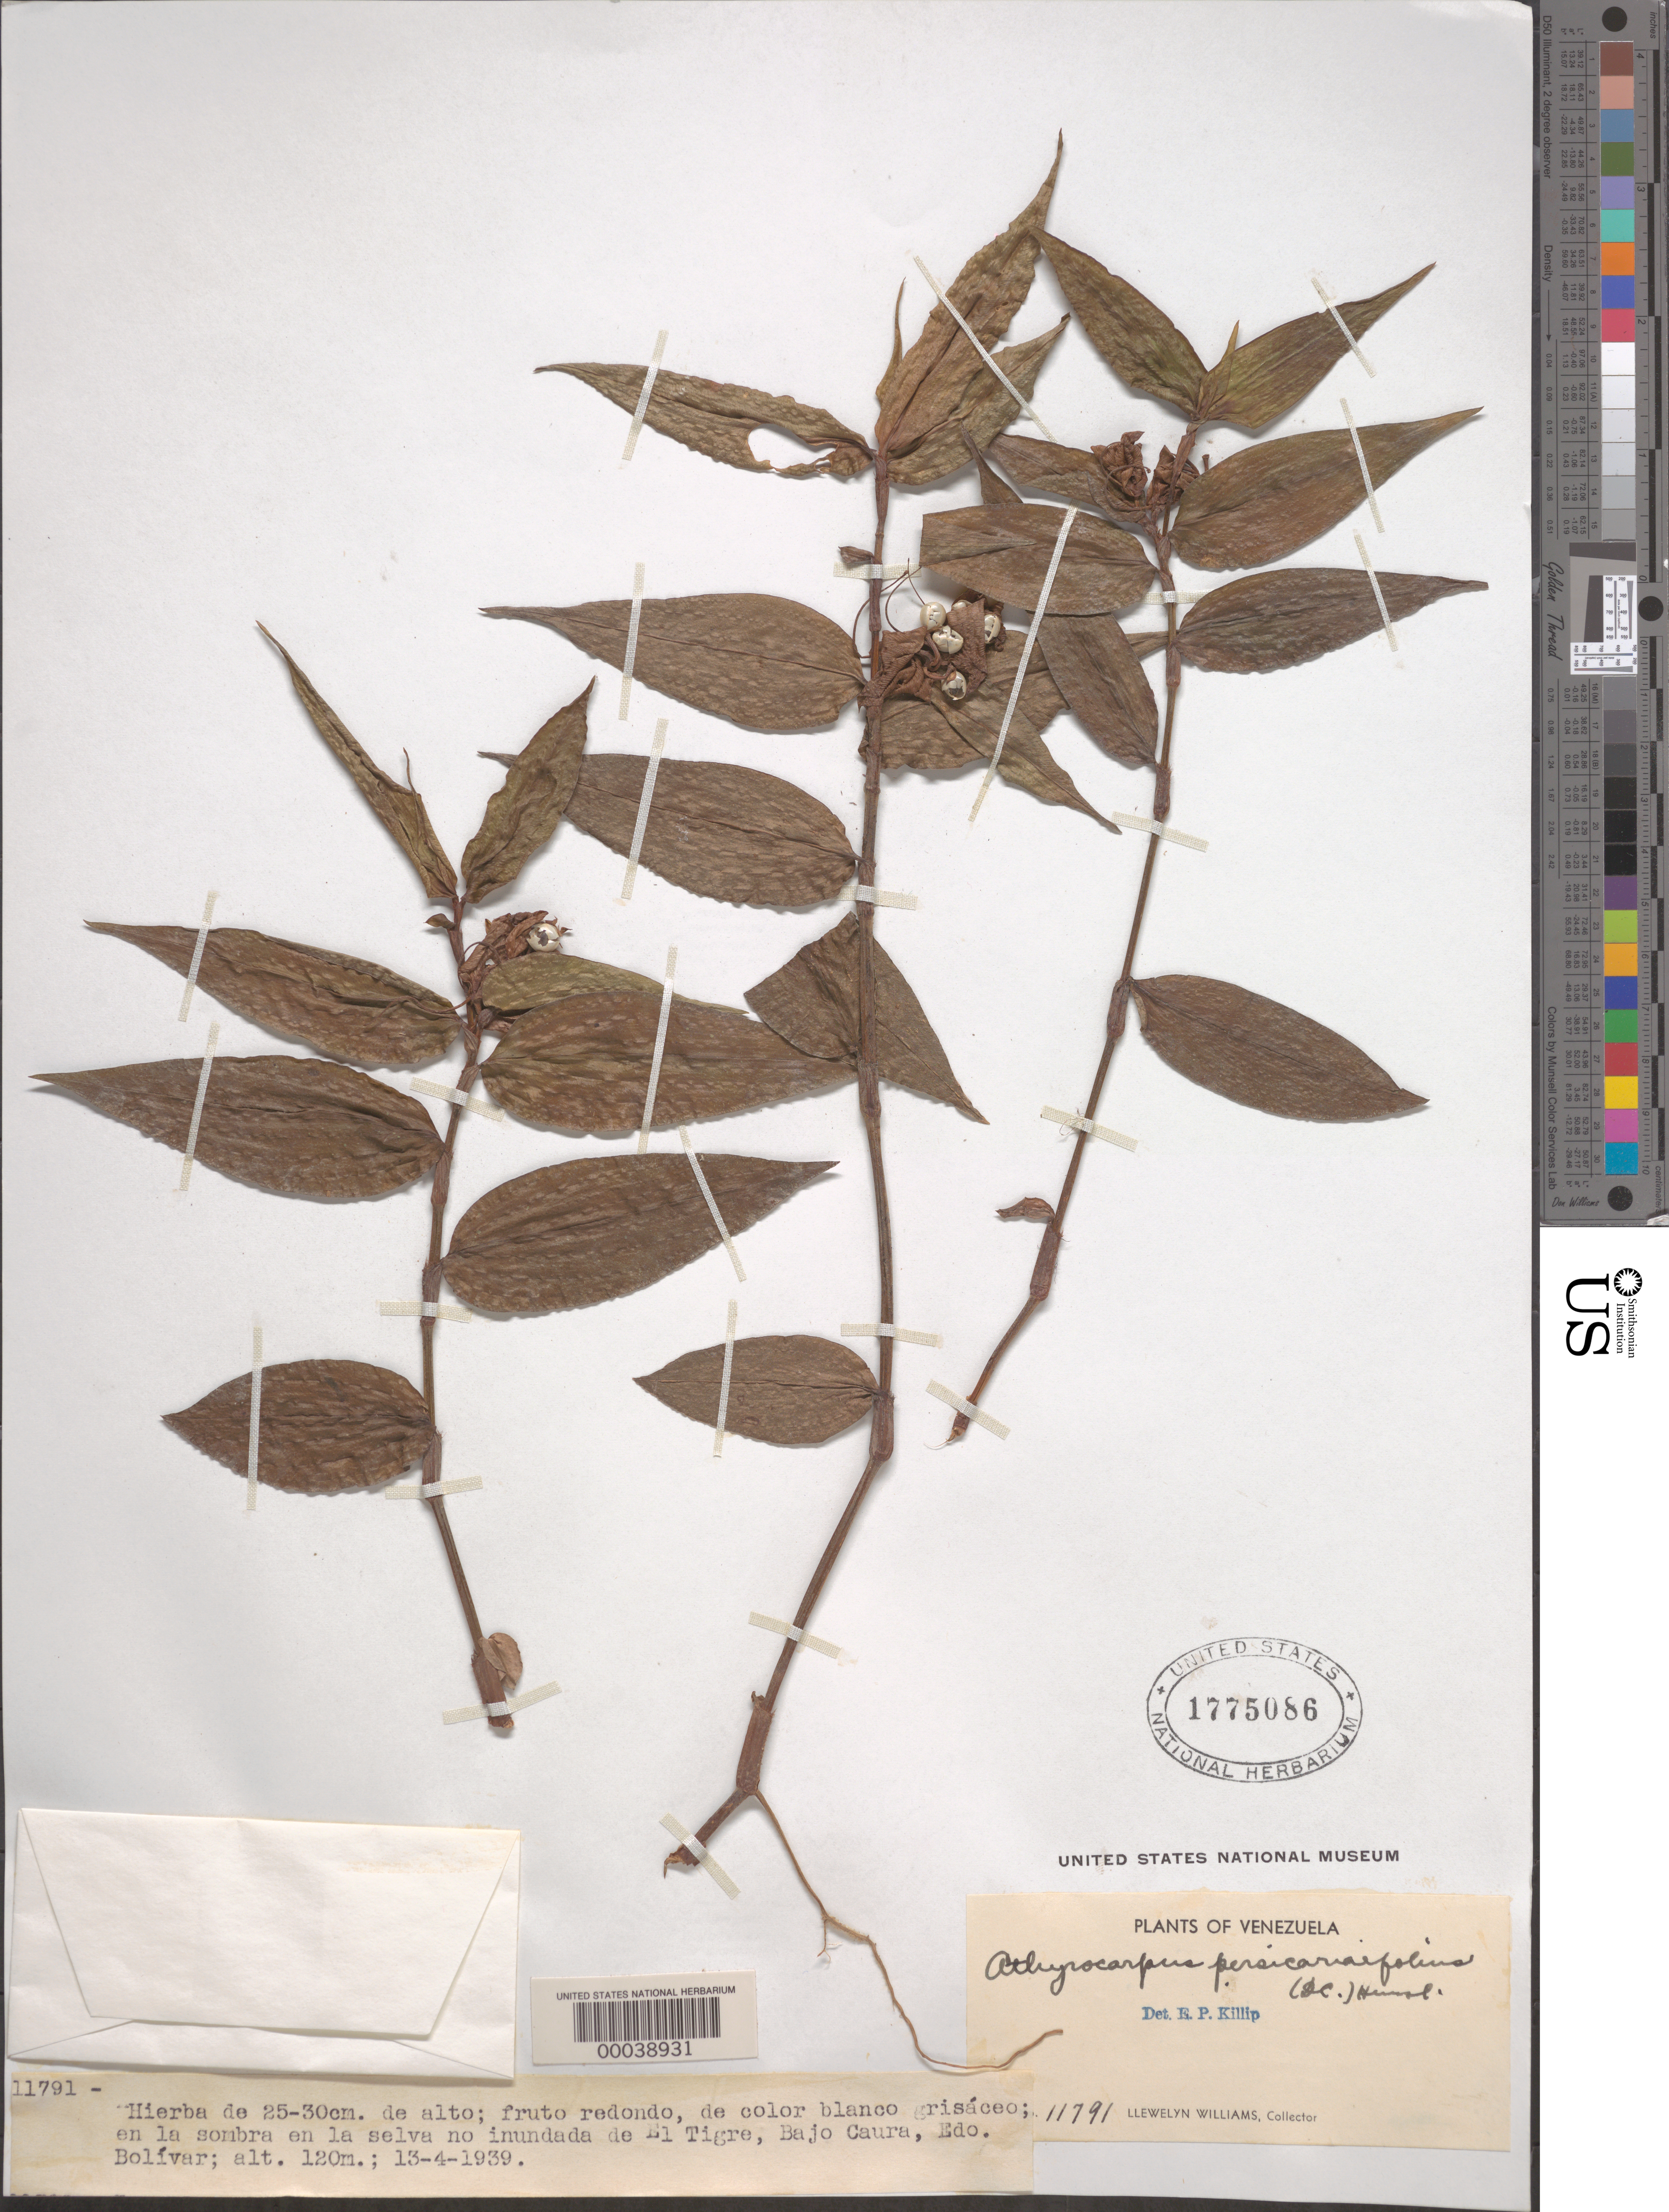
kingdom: Plantae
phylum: Tracheophyta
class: Liliopsida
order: Commelinales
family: Commelinaceae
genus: Commelina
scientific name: Commelina rufipes var. glabrata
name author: (D.R. Hunt) Faden & D.R. Hunt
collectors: Ll. Williams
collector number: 11791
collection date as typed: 03 -- 1939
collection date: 1939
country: Venezuela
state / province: Bolivar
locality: El tigre, bajo caura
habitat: In shade in the forest, not flooded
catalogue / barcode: US 1775086